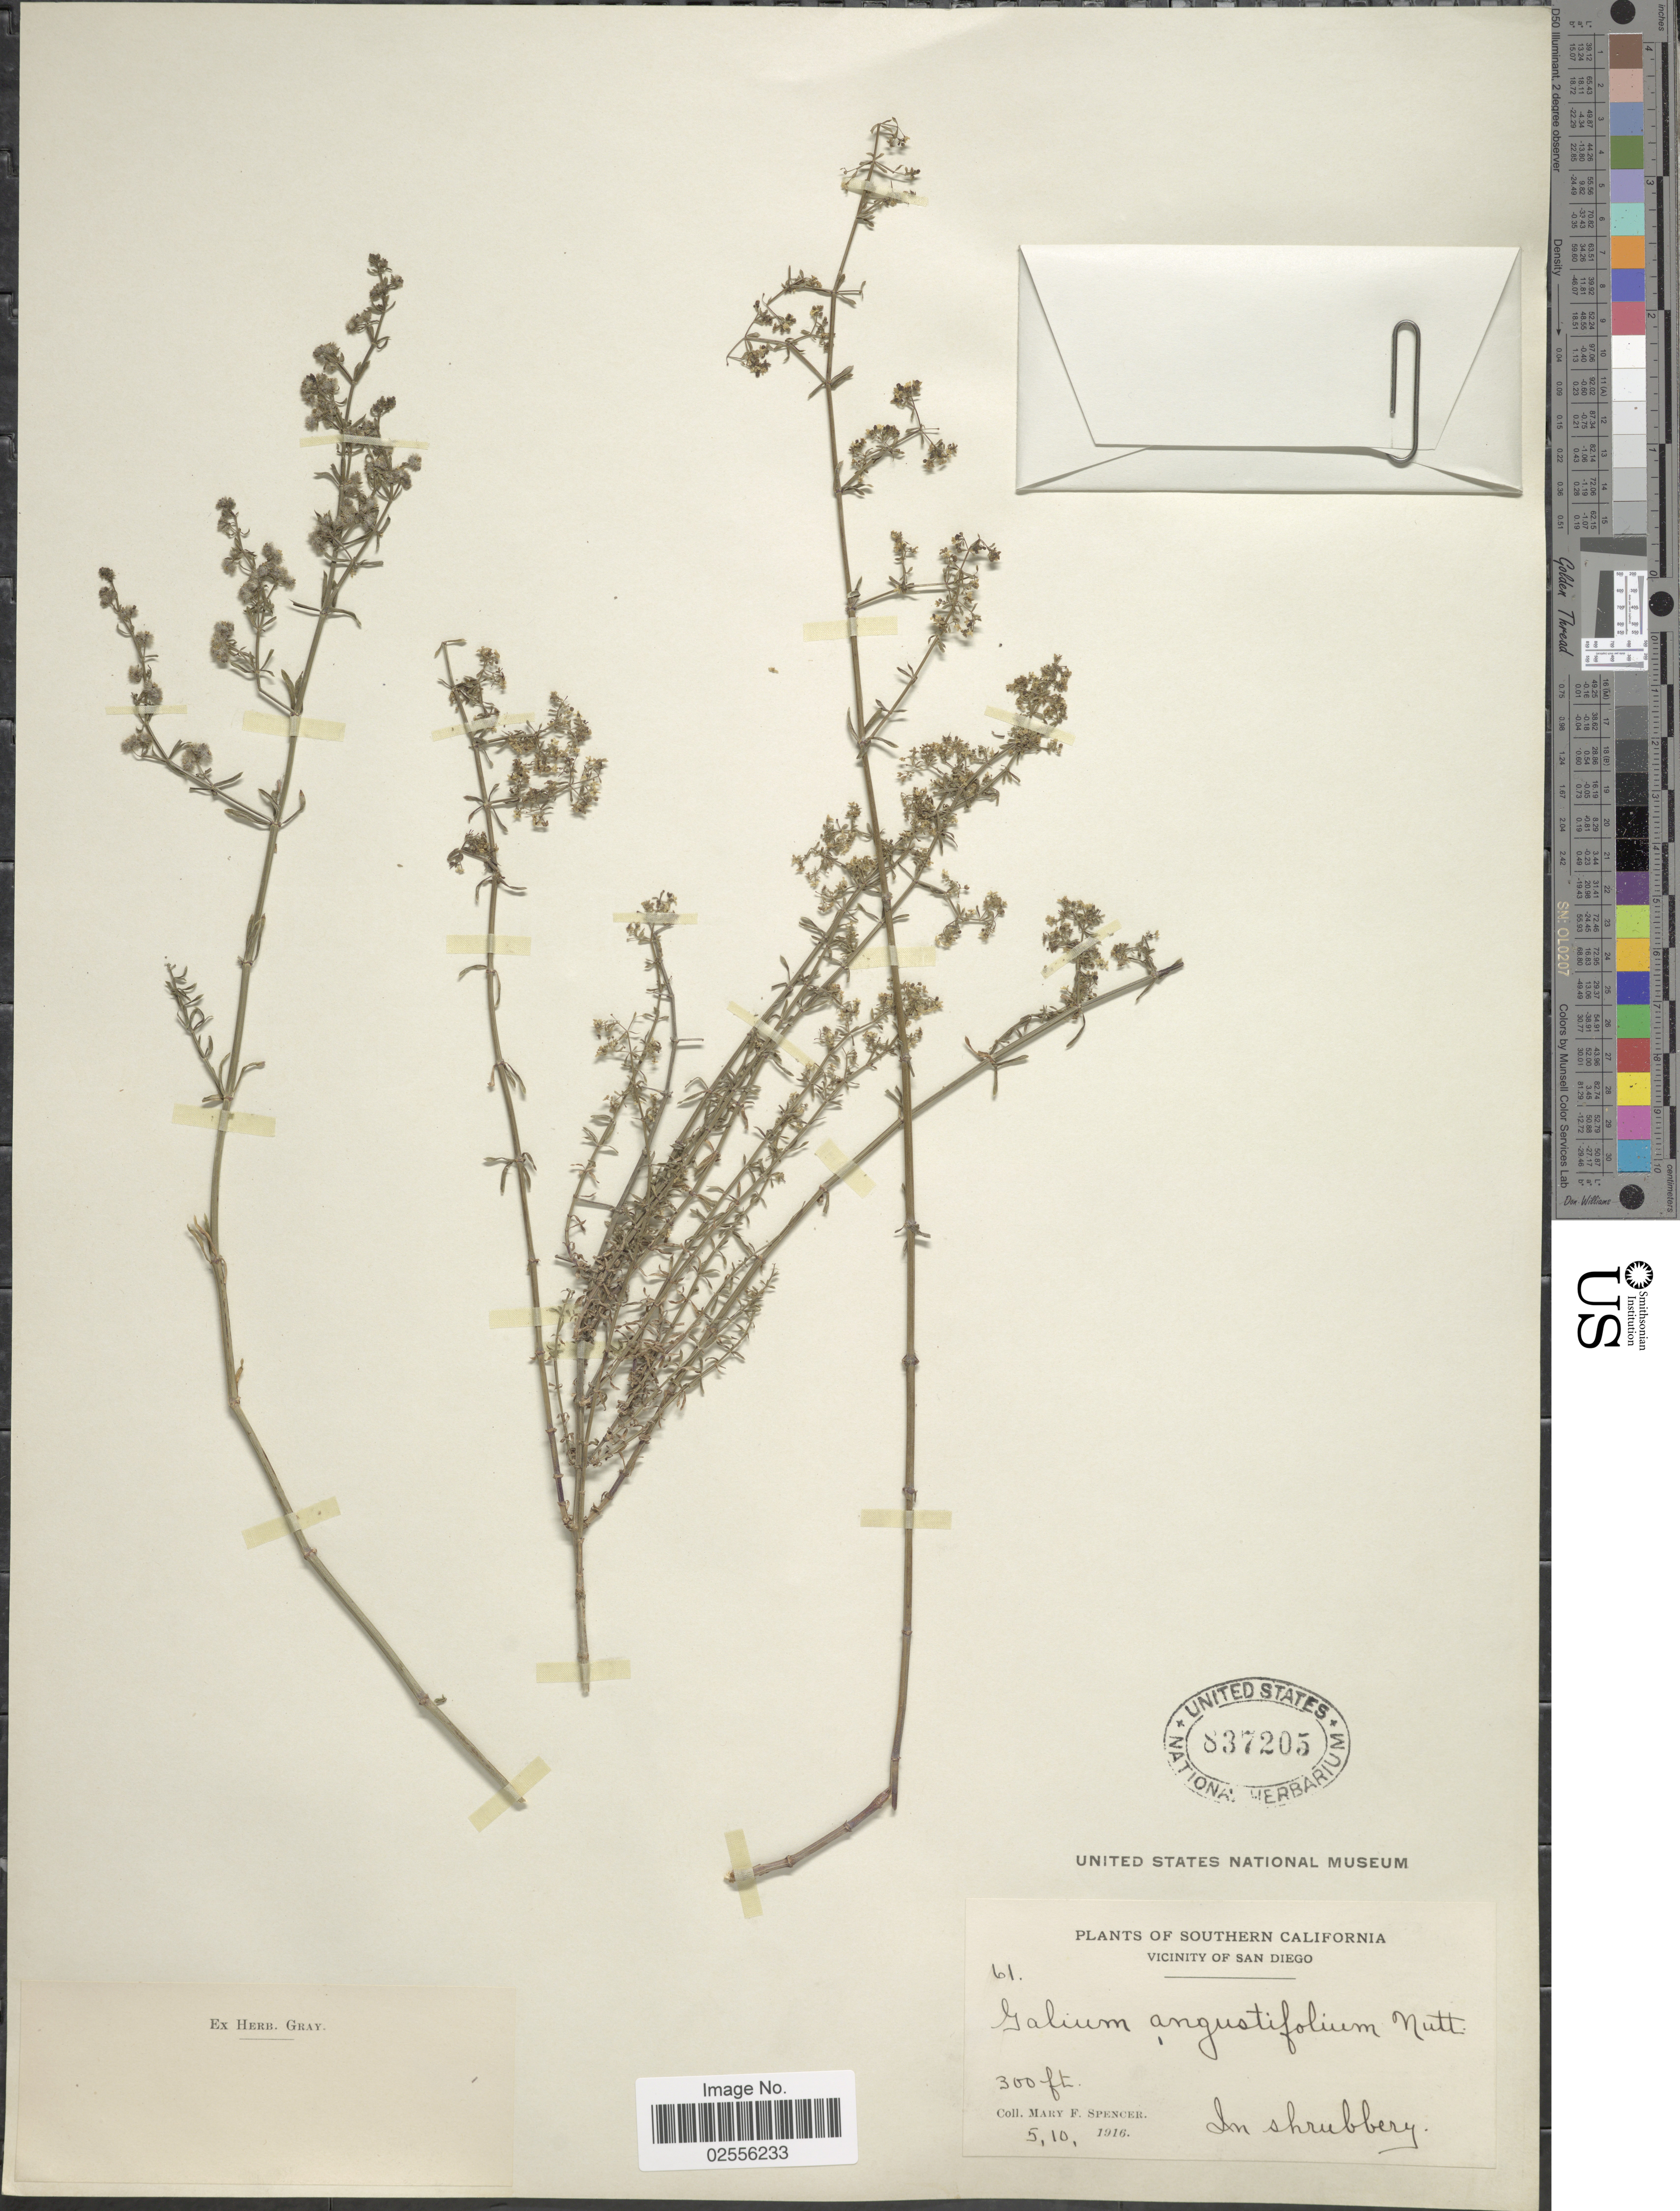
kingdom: Plantae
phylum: Tracheophyta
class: Magnoliopsida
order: Gentianales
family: Rubiaceae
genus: Galium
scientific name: Galium angustifolium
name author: Nutt.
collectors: M. Spencer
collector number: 61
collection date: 1916-05-10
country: United States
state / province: California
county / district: San Diego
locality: Southern California, Vicinity of San Diego, In shrubbery.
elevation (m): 91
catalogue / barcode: US 837205